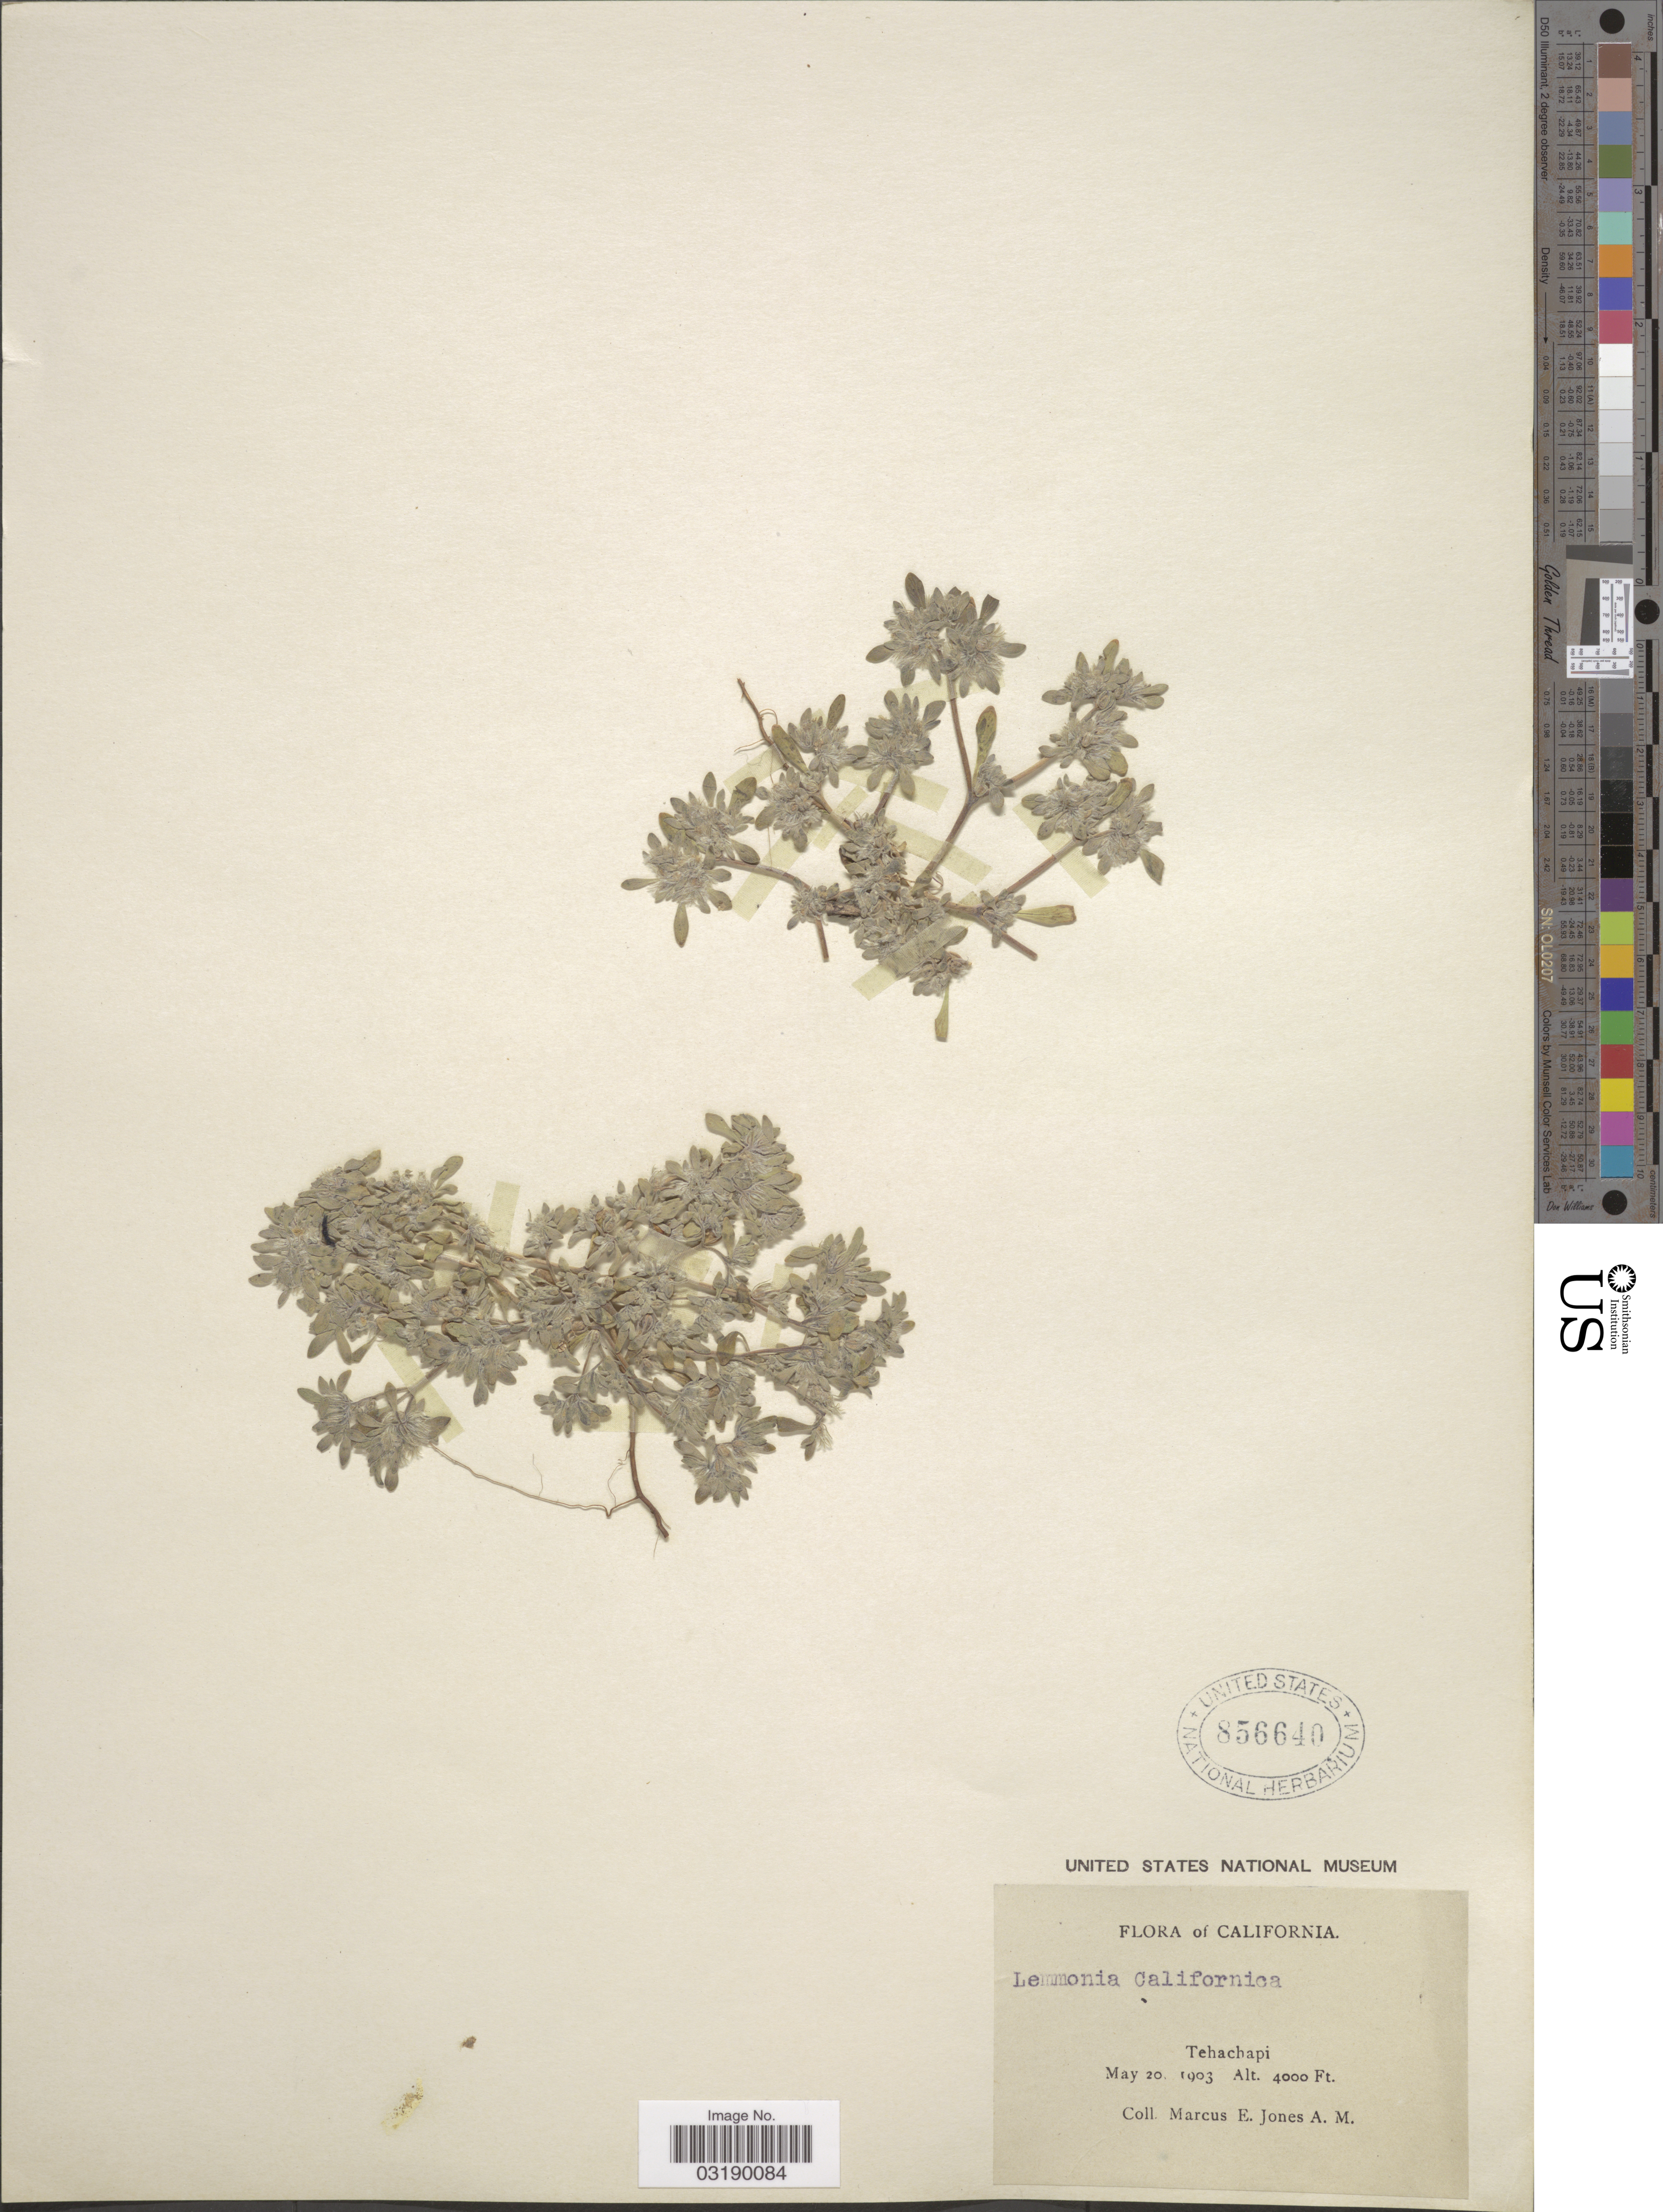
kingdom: Plantae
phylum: Tracheophyta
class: Magnoliopsida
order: Boraginales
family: Namaceae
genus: Nama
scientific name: Nama californica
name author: (A. Gray) J.D. Bacon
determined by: Strong, Mark T., (BOT), Smithsonian Institution - National Museum of Natural History (UNITED STATES)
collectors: M. E. Jones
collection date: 1903-05-20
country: United States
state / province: California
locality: Tehachapi.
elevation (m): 1219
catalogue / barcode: US 856640